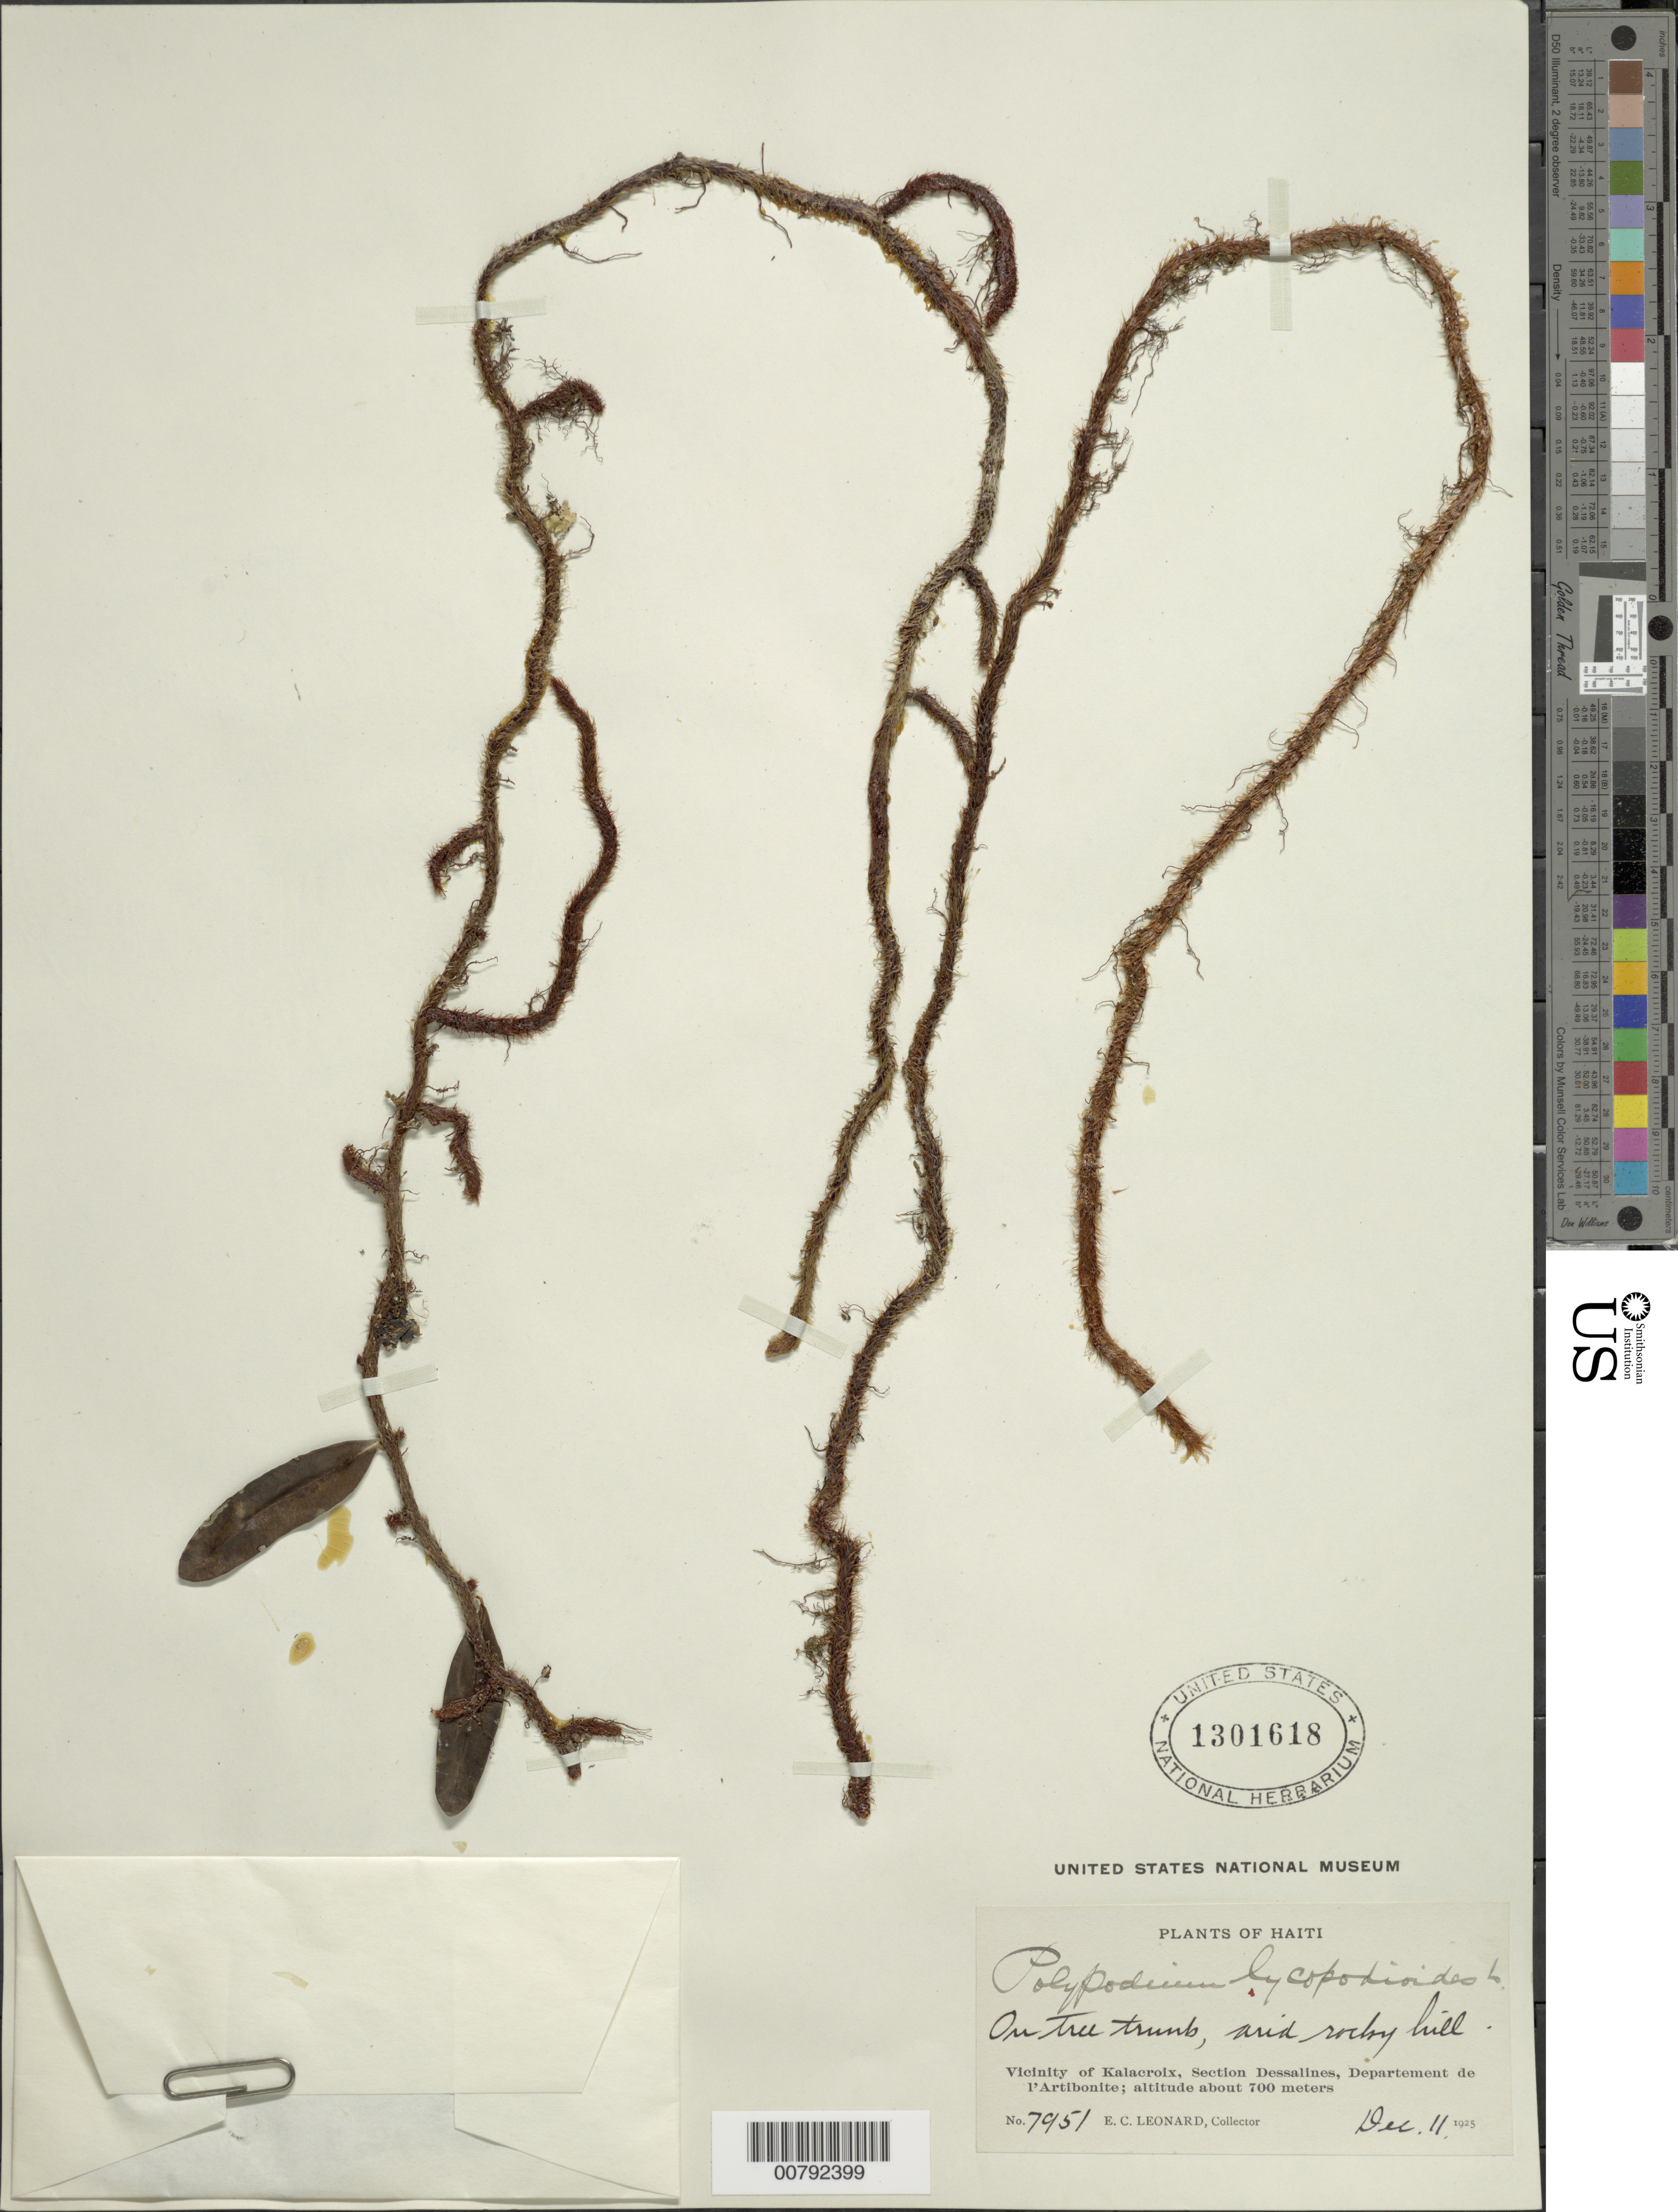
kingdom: Plantae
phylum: Tracheophyta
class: Polypodiopsida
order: Polypodiales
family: Polypodiaceae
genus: Microgramma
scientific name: Microgramma lycopodioides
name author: (L.) Copel.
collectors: E. C. Leonard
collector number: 7951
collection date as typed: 11 Dec 1925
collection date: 1925-12-11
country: Haiti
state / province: Artibonite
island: Hispaniola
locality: Kalacroix vicinity, Section Dessalines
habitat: Arid rocky hill, on tree trunk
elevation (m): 700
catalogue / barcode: US 1301618